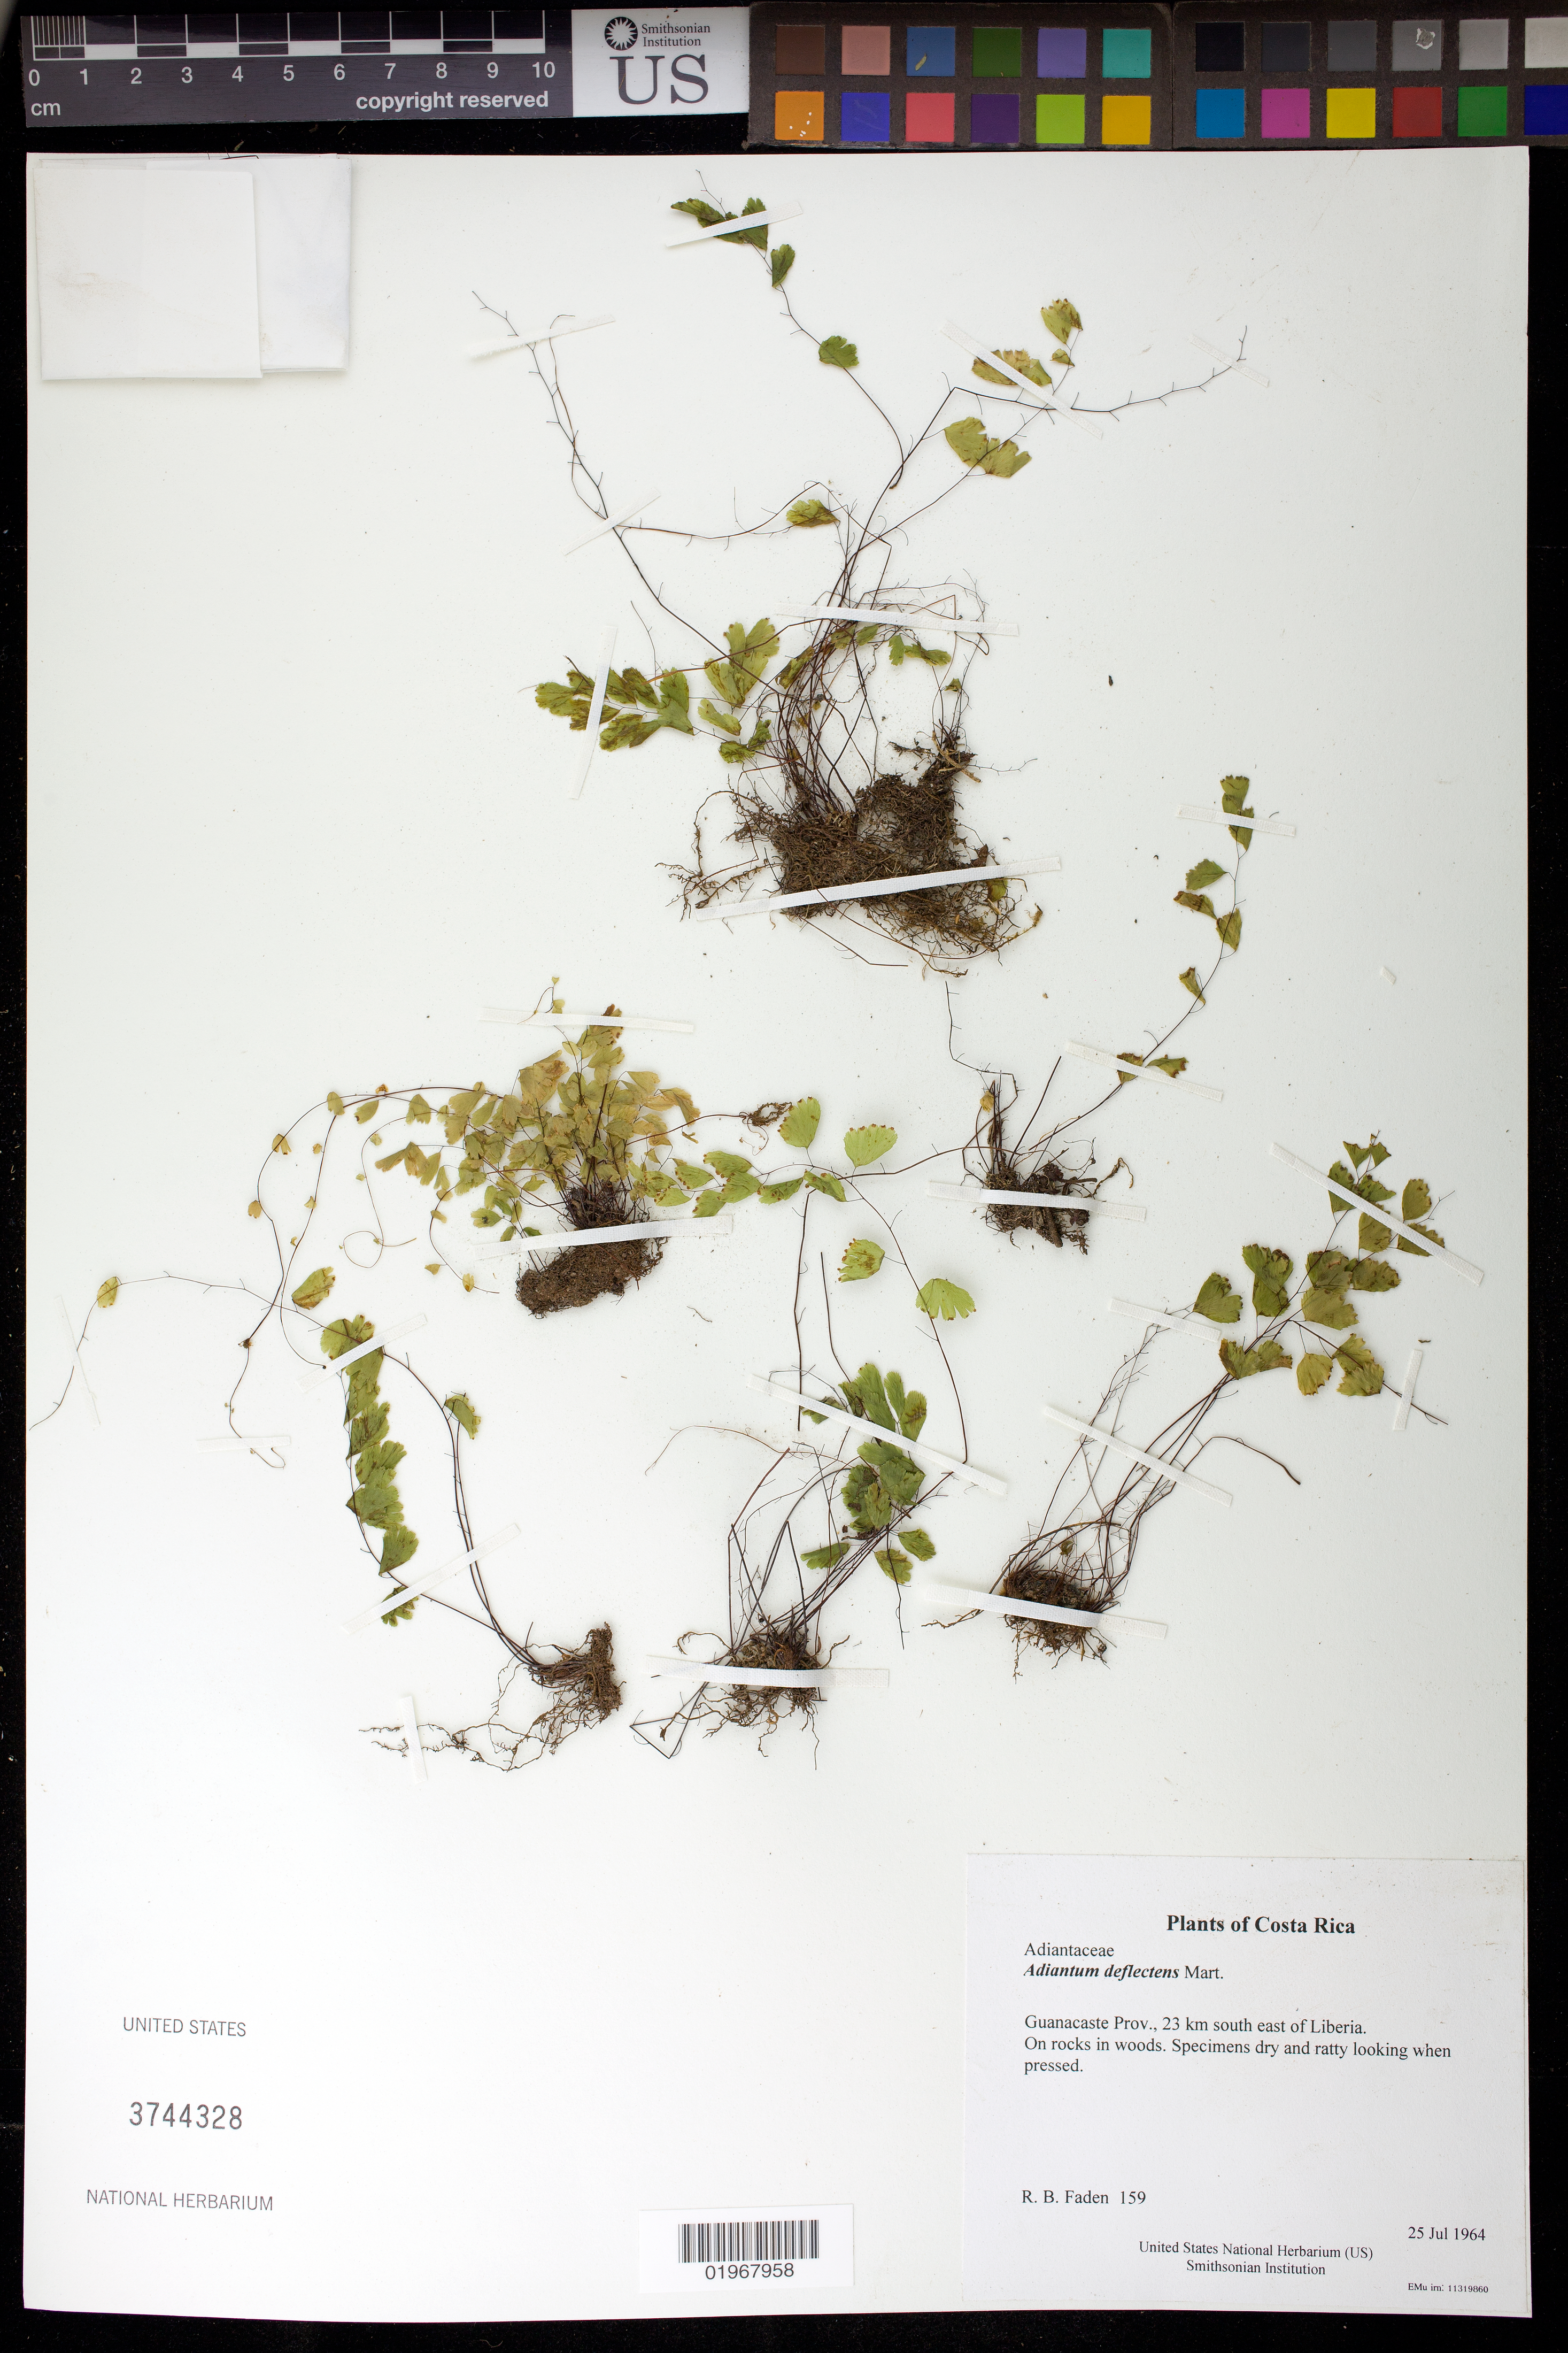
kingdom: Plantae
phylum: Tracheophyta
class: Polypodiopsida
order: Polypodiales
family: Pteridaceae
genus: Adiantum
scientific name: Adiantum deflectens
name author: Mart.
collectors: R. B. Faden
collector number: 159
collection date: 1964-07-25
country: Costa Rica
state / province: Guanacaste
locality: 23 km south east of Liberia.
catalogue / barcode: US 3744328